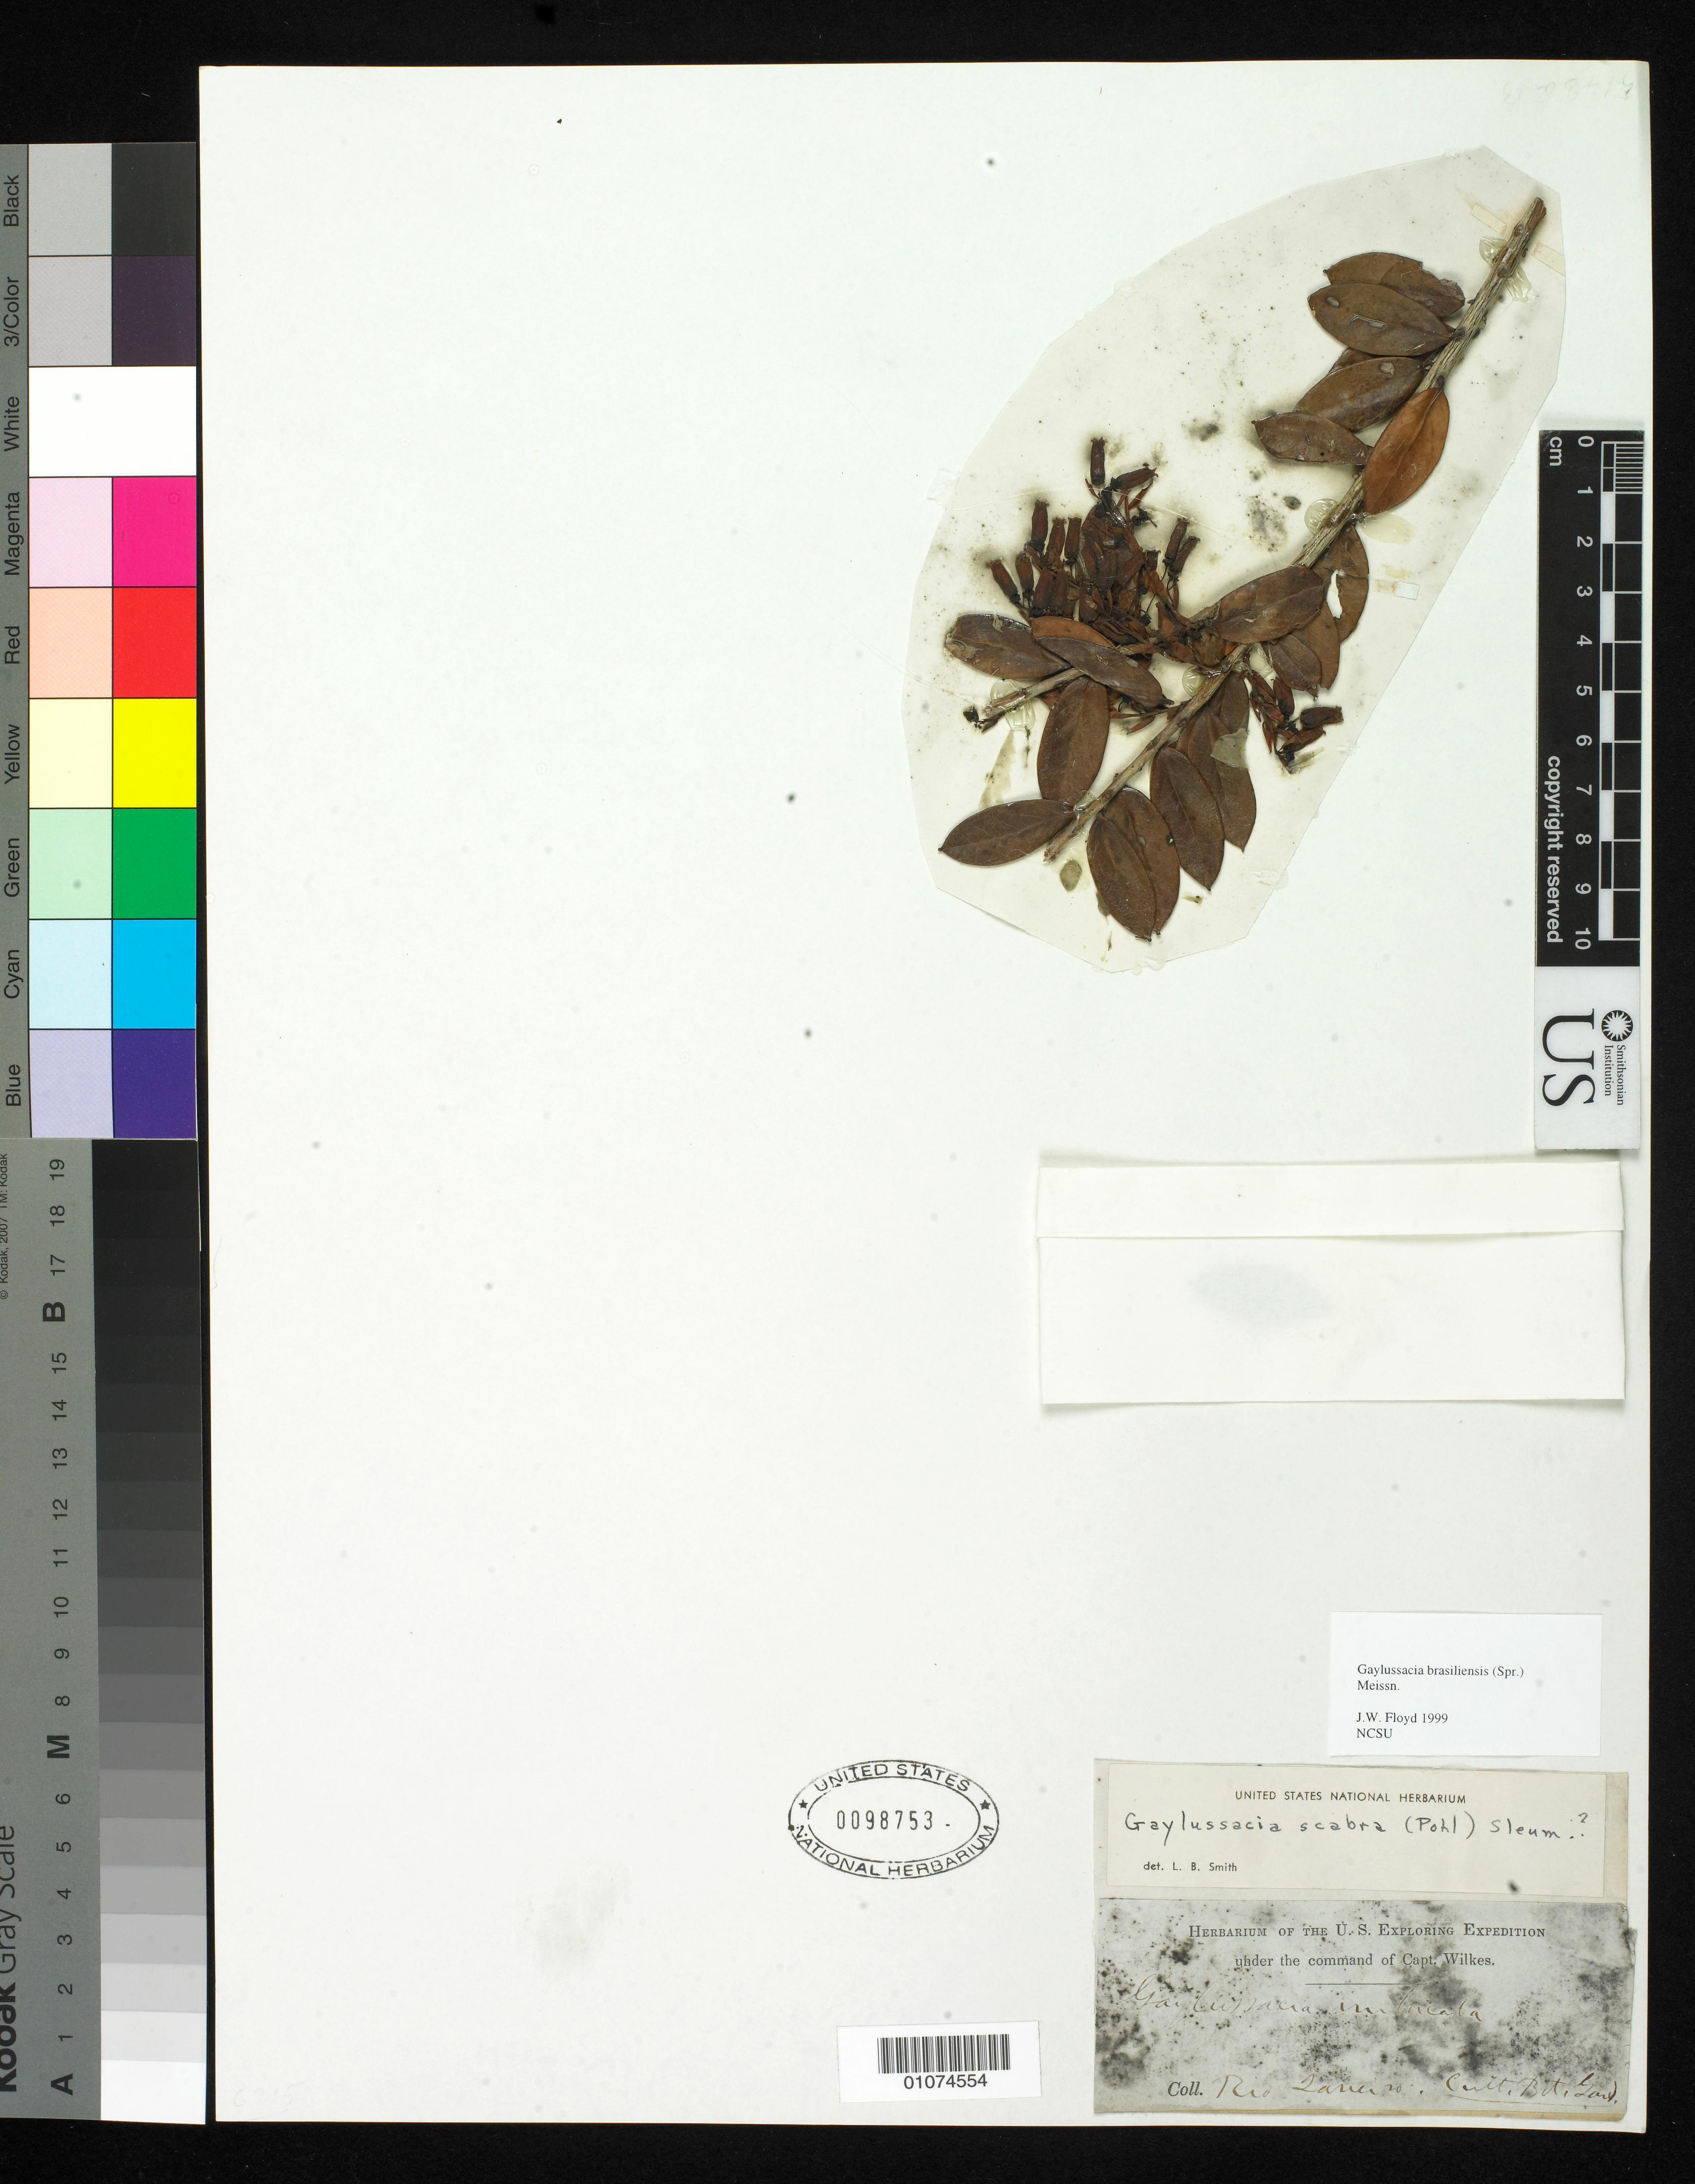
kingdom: Plantae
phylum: Tracheophyta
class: Magnoliopsida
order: Ericales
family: Ericaceae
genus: Gaylussacia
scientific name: Gaylussacia brasiliensis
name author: (C.K. Spreng.) Meisn.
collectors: Wilkes Explor. Exped.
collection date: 1838/1842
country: Brazil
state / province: Rio de Janeiro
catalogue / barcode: US 98753